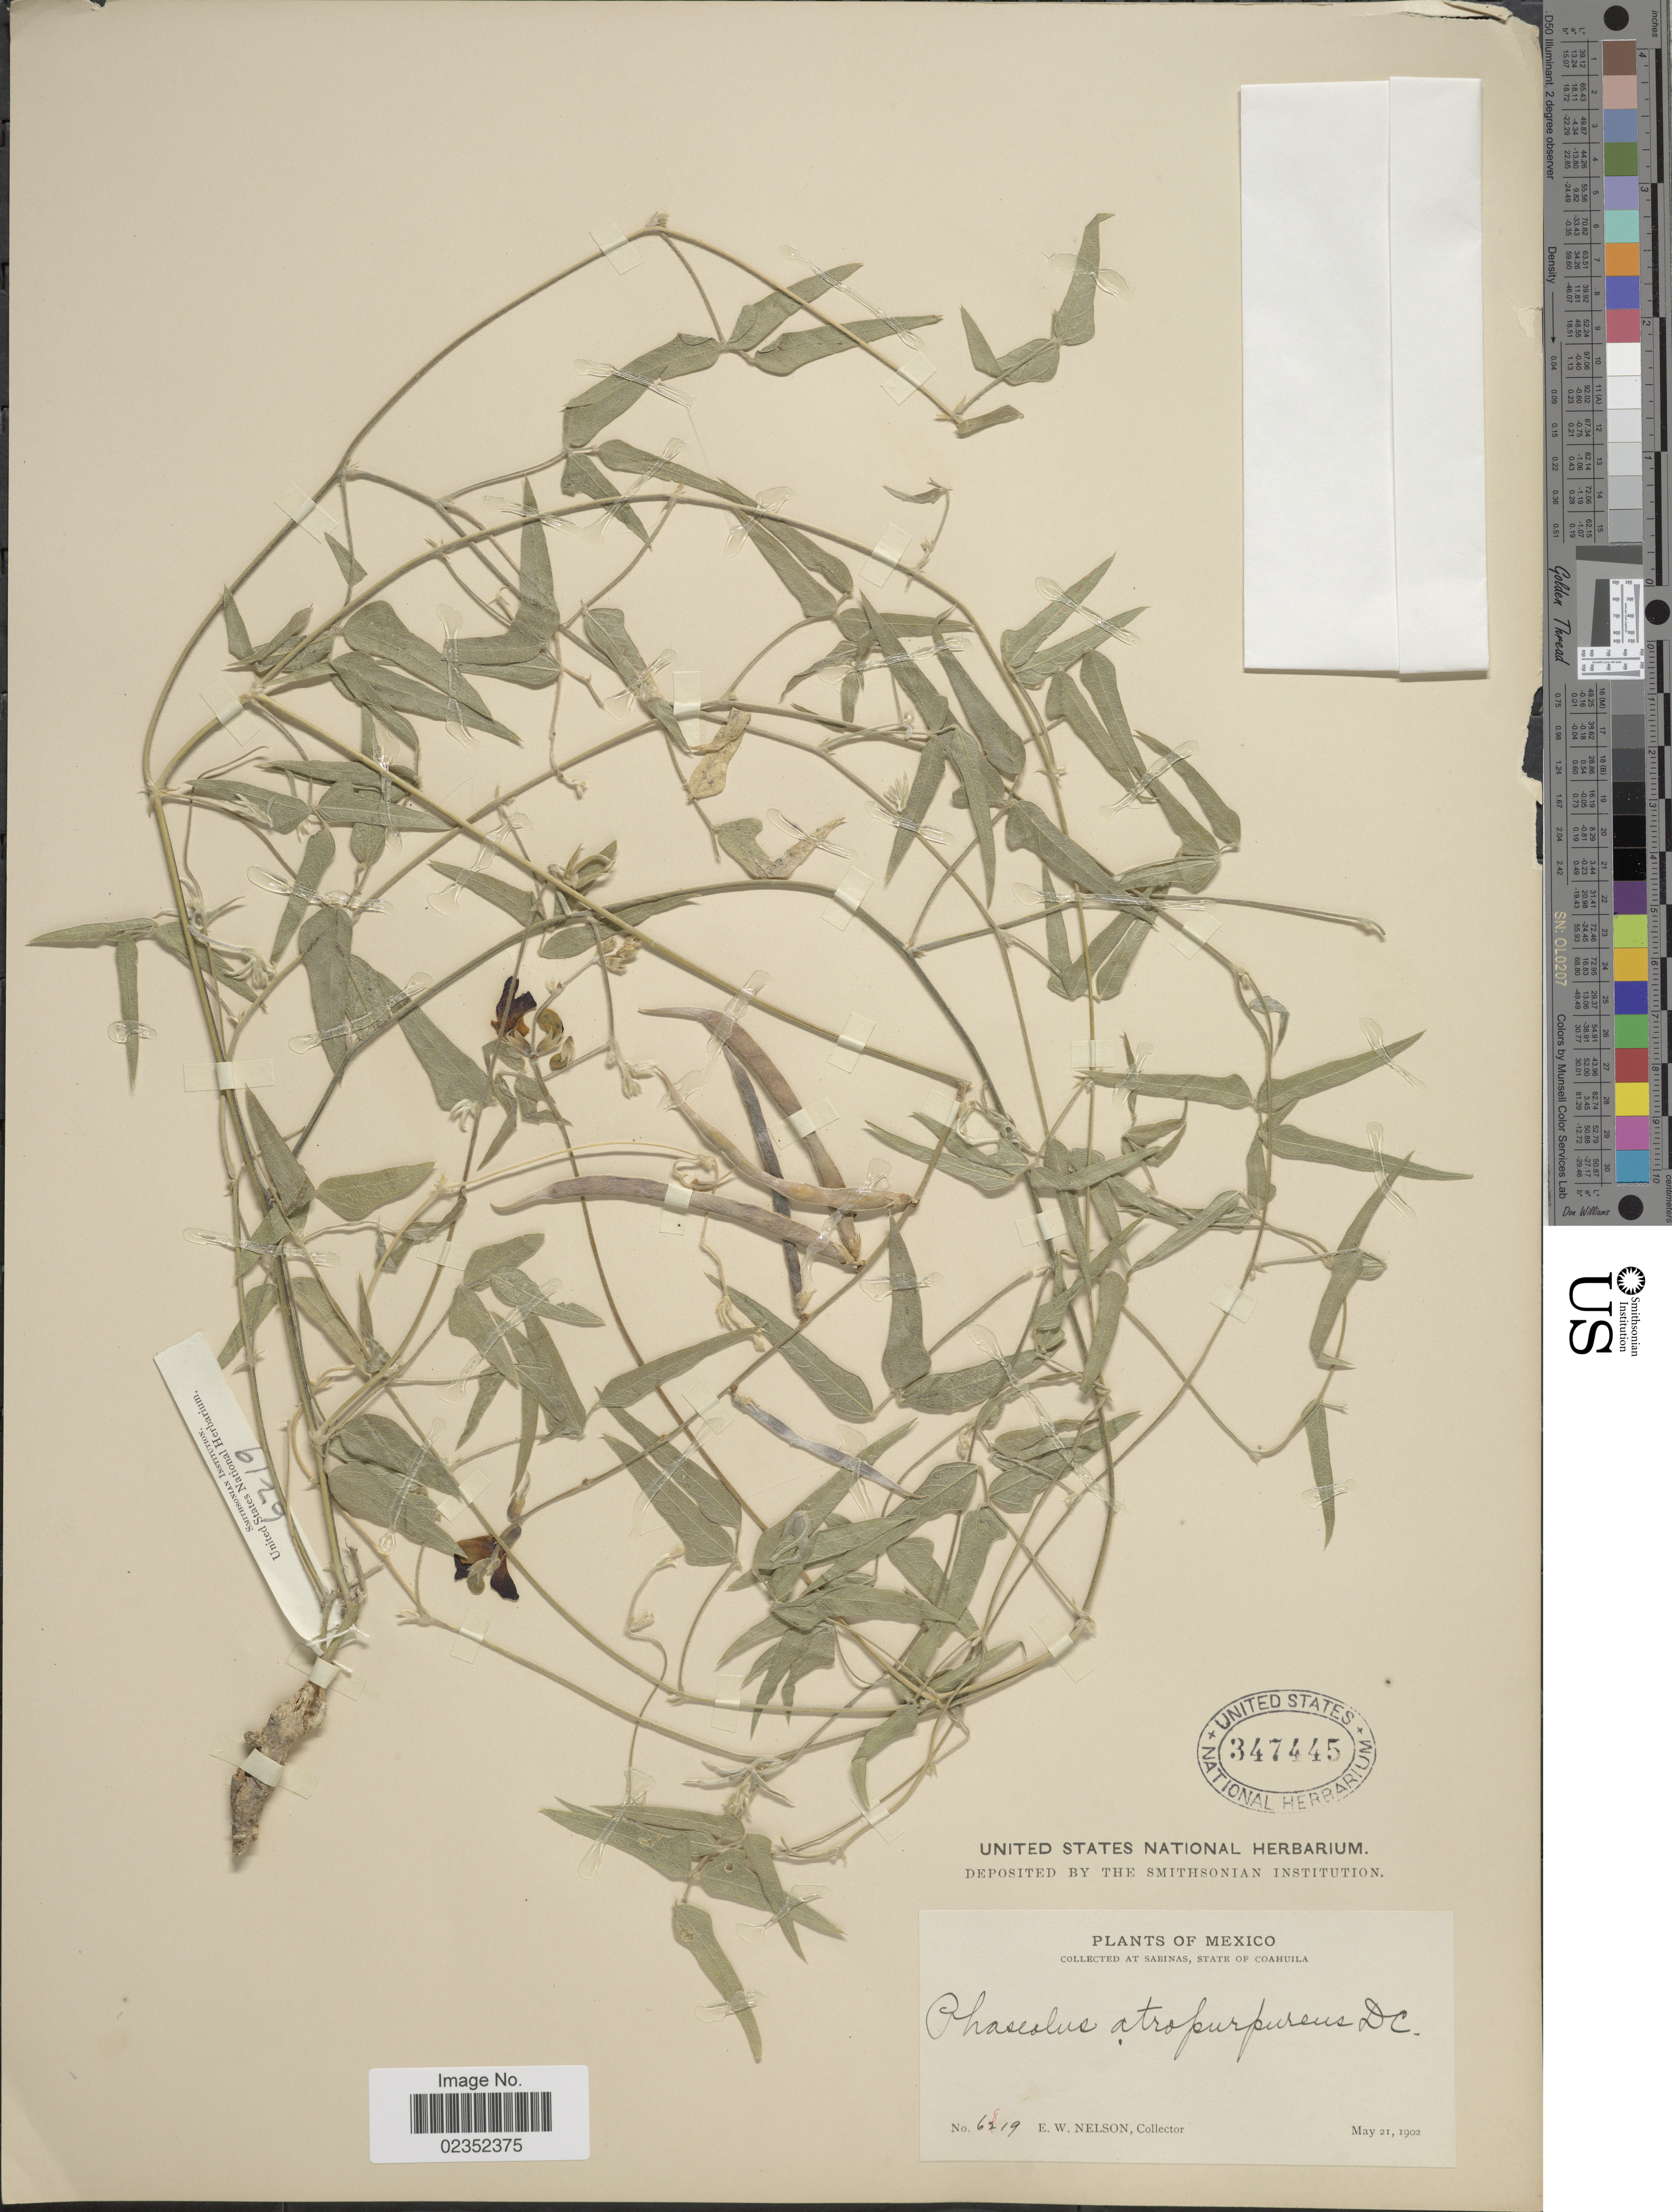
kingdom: Plantae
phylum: Tracheophyta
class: Magnoliopsida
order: Fabales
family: Fabaceae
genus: Macroptilium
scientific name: Macroptilium atropurpureum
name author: (DC.) Urb.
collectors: E. W. Nelson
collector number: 6819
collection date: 1902-05-21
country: Mexico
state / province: Coahuila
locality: Sabinas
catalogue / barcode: US 347445